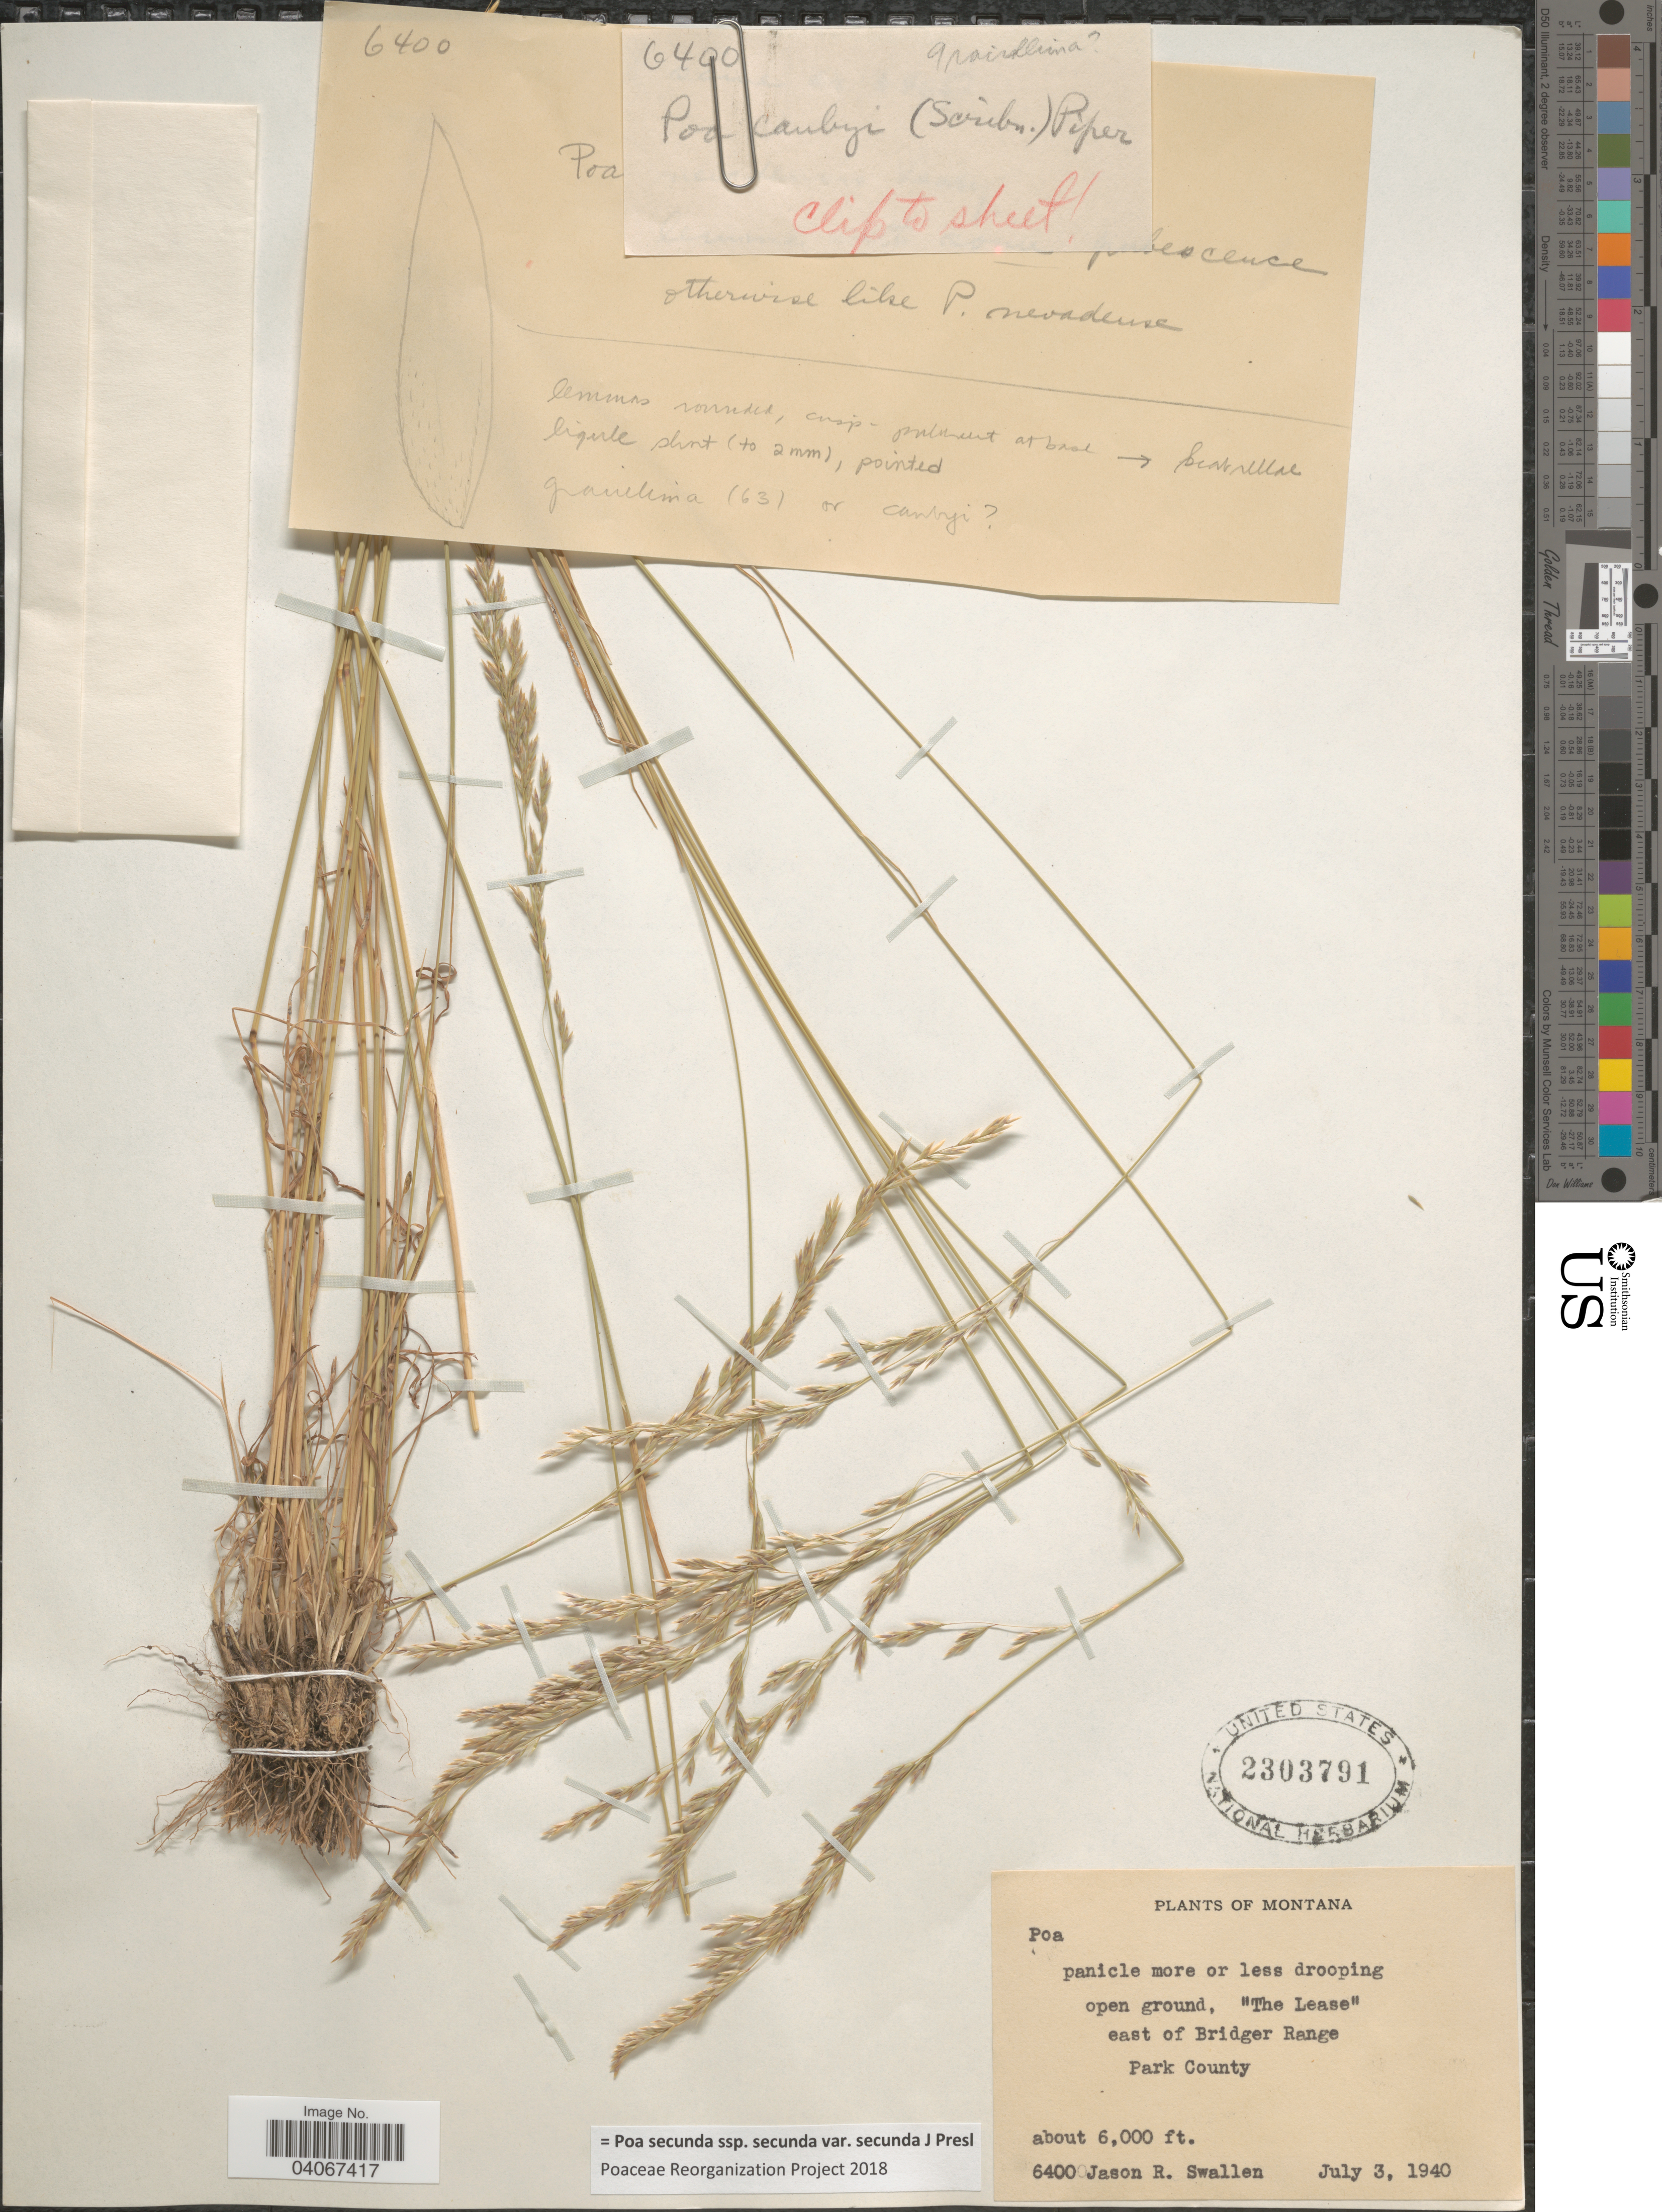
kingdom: Plantae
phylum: Tracheophyta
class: Liliopsida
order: Poales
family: Poaceae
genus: Poa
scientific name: Poa secunda subsp. secunda var. secunda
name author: J. Presl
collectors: J. R. Swallen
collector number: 6400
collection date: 1940-07-03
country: United States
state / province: Montana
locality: Open ground, "The Lease" east of Bridger Range. Park County.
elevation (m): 1829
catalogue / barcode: US 2303791